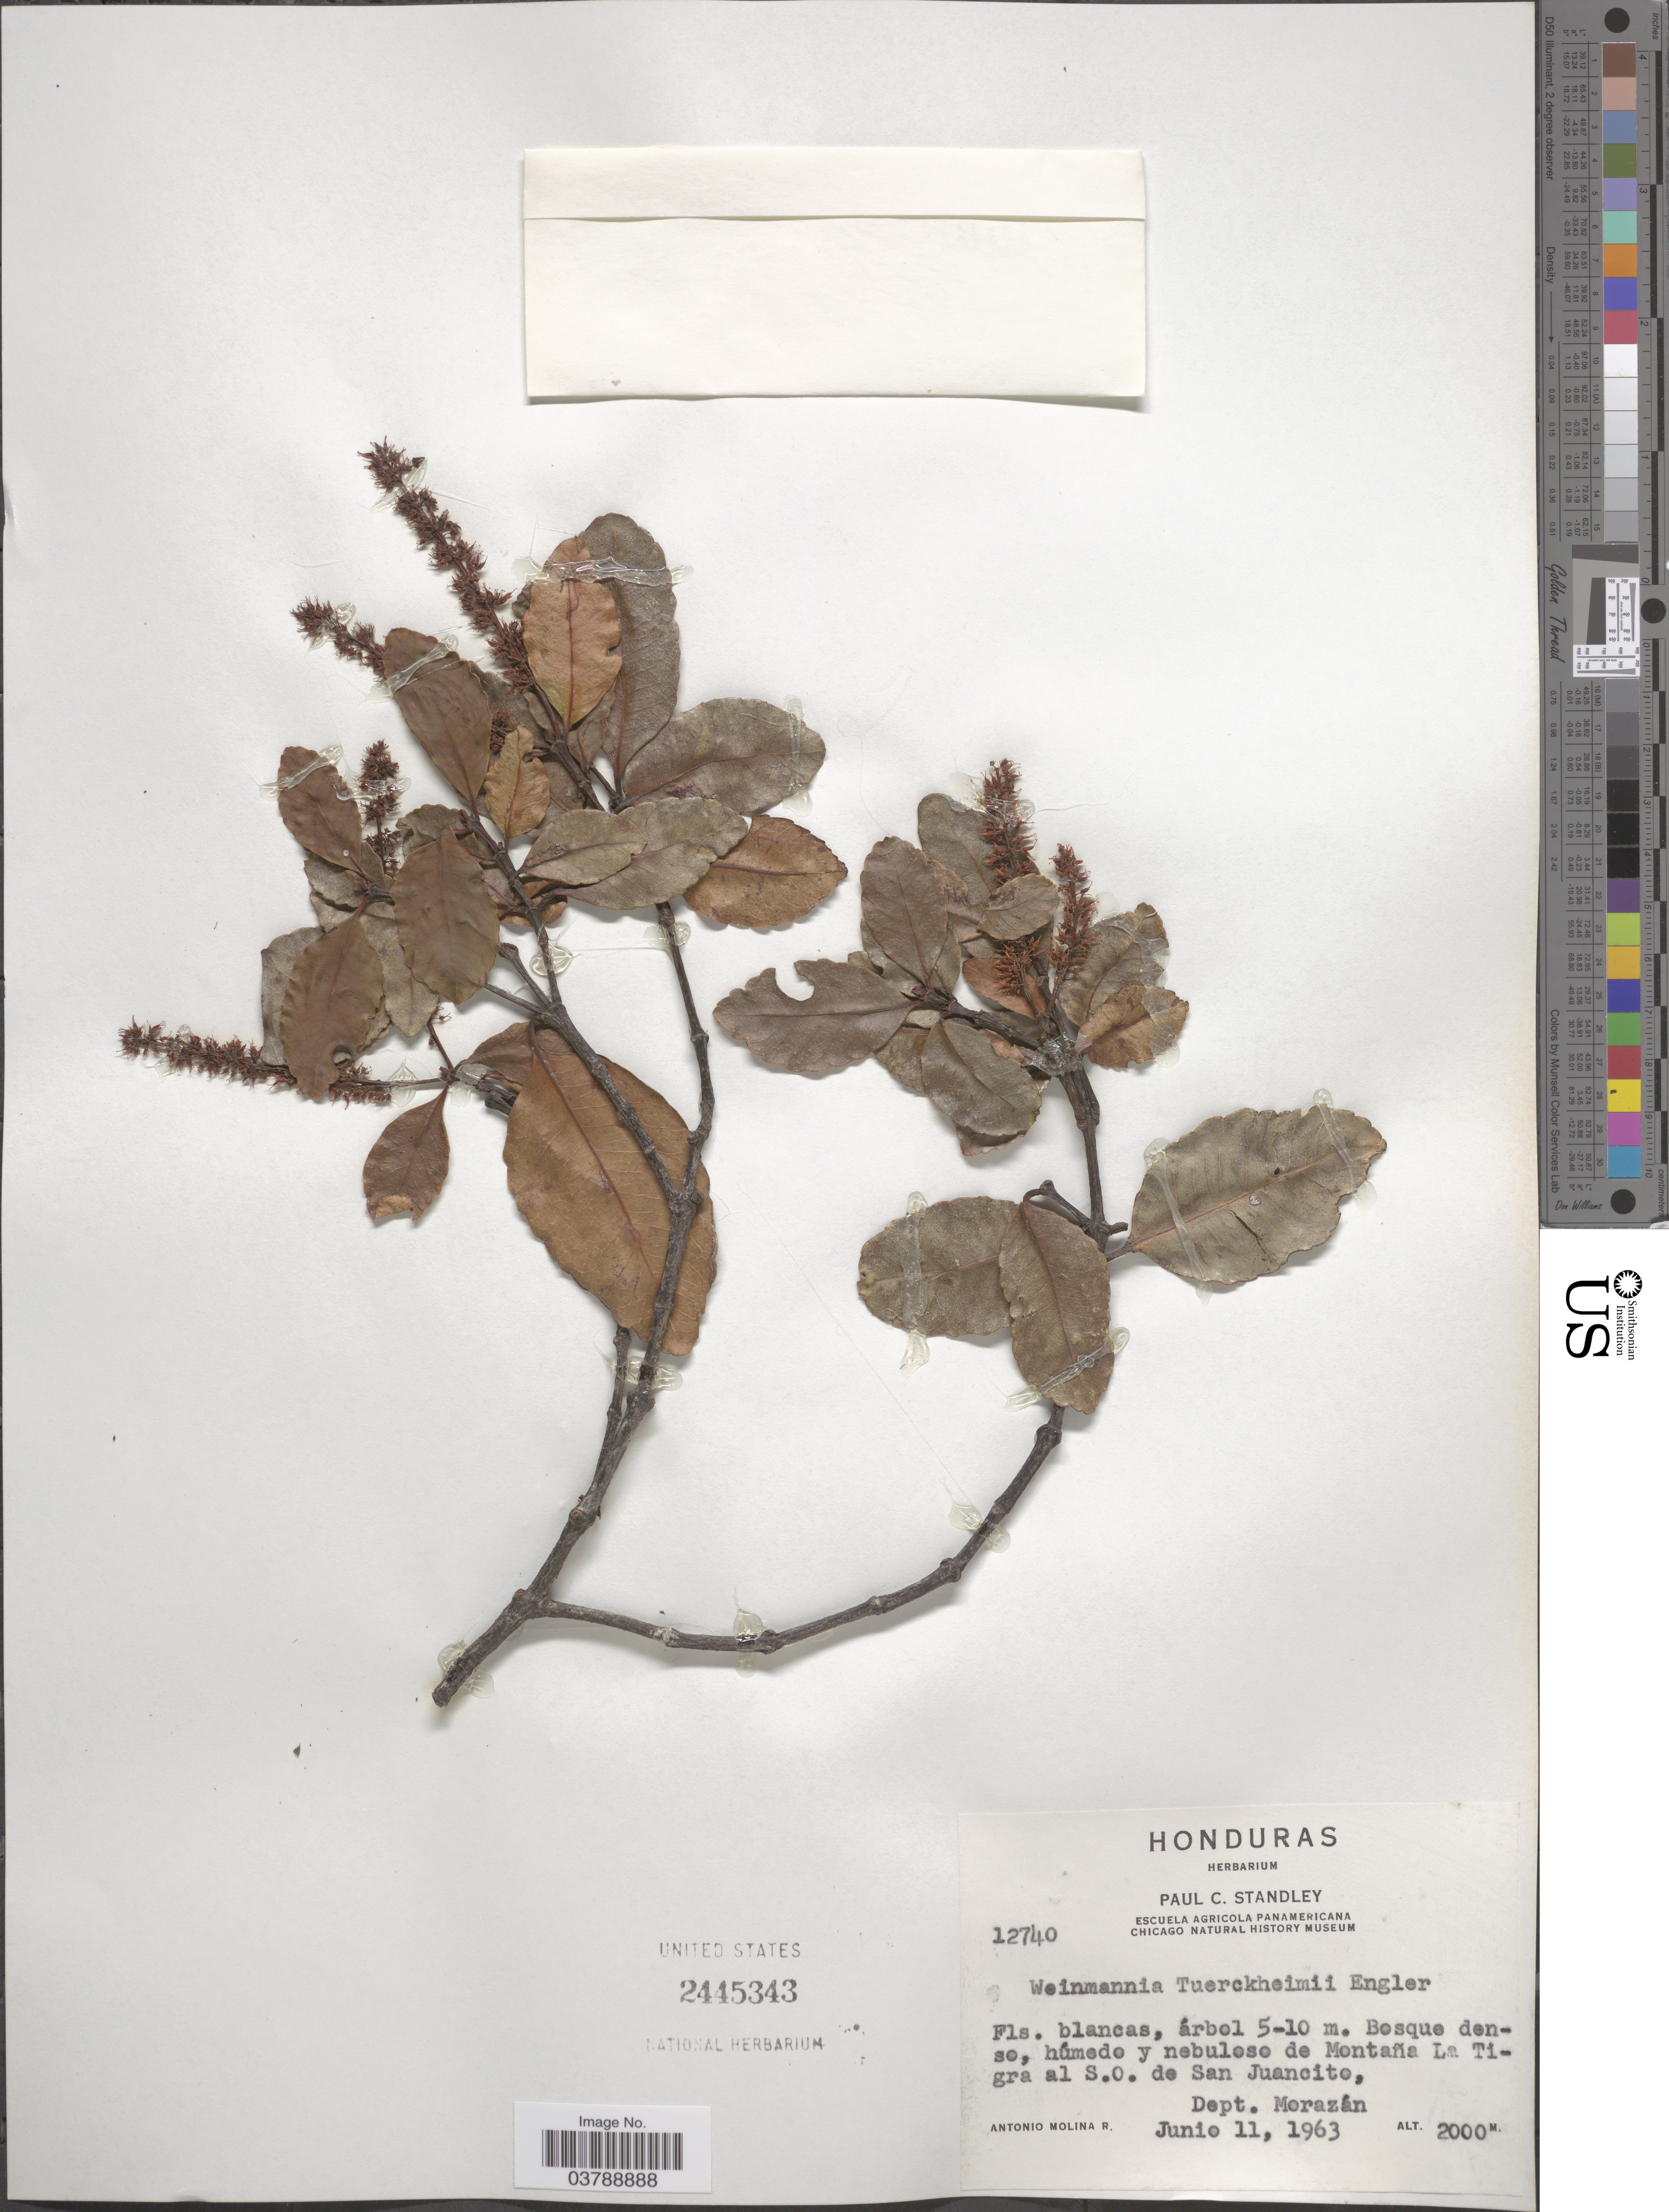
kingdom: Plantae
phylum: Tracheophyta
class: Magnoliopsida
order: Oxalidales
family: Cunoniaceae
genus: Weinmannia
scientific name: Weinmannia tuerckheimeii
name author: Engl.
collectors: A. Molina R.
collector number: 12740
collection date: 1963-06-11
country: Honduras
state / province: Fco. Morazán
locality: Montaña La Tigra al S. O. de San Juancito, Dept. Morazán.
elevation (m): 2000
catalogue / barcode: US 2445343